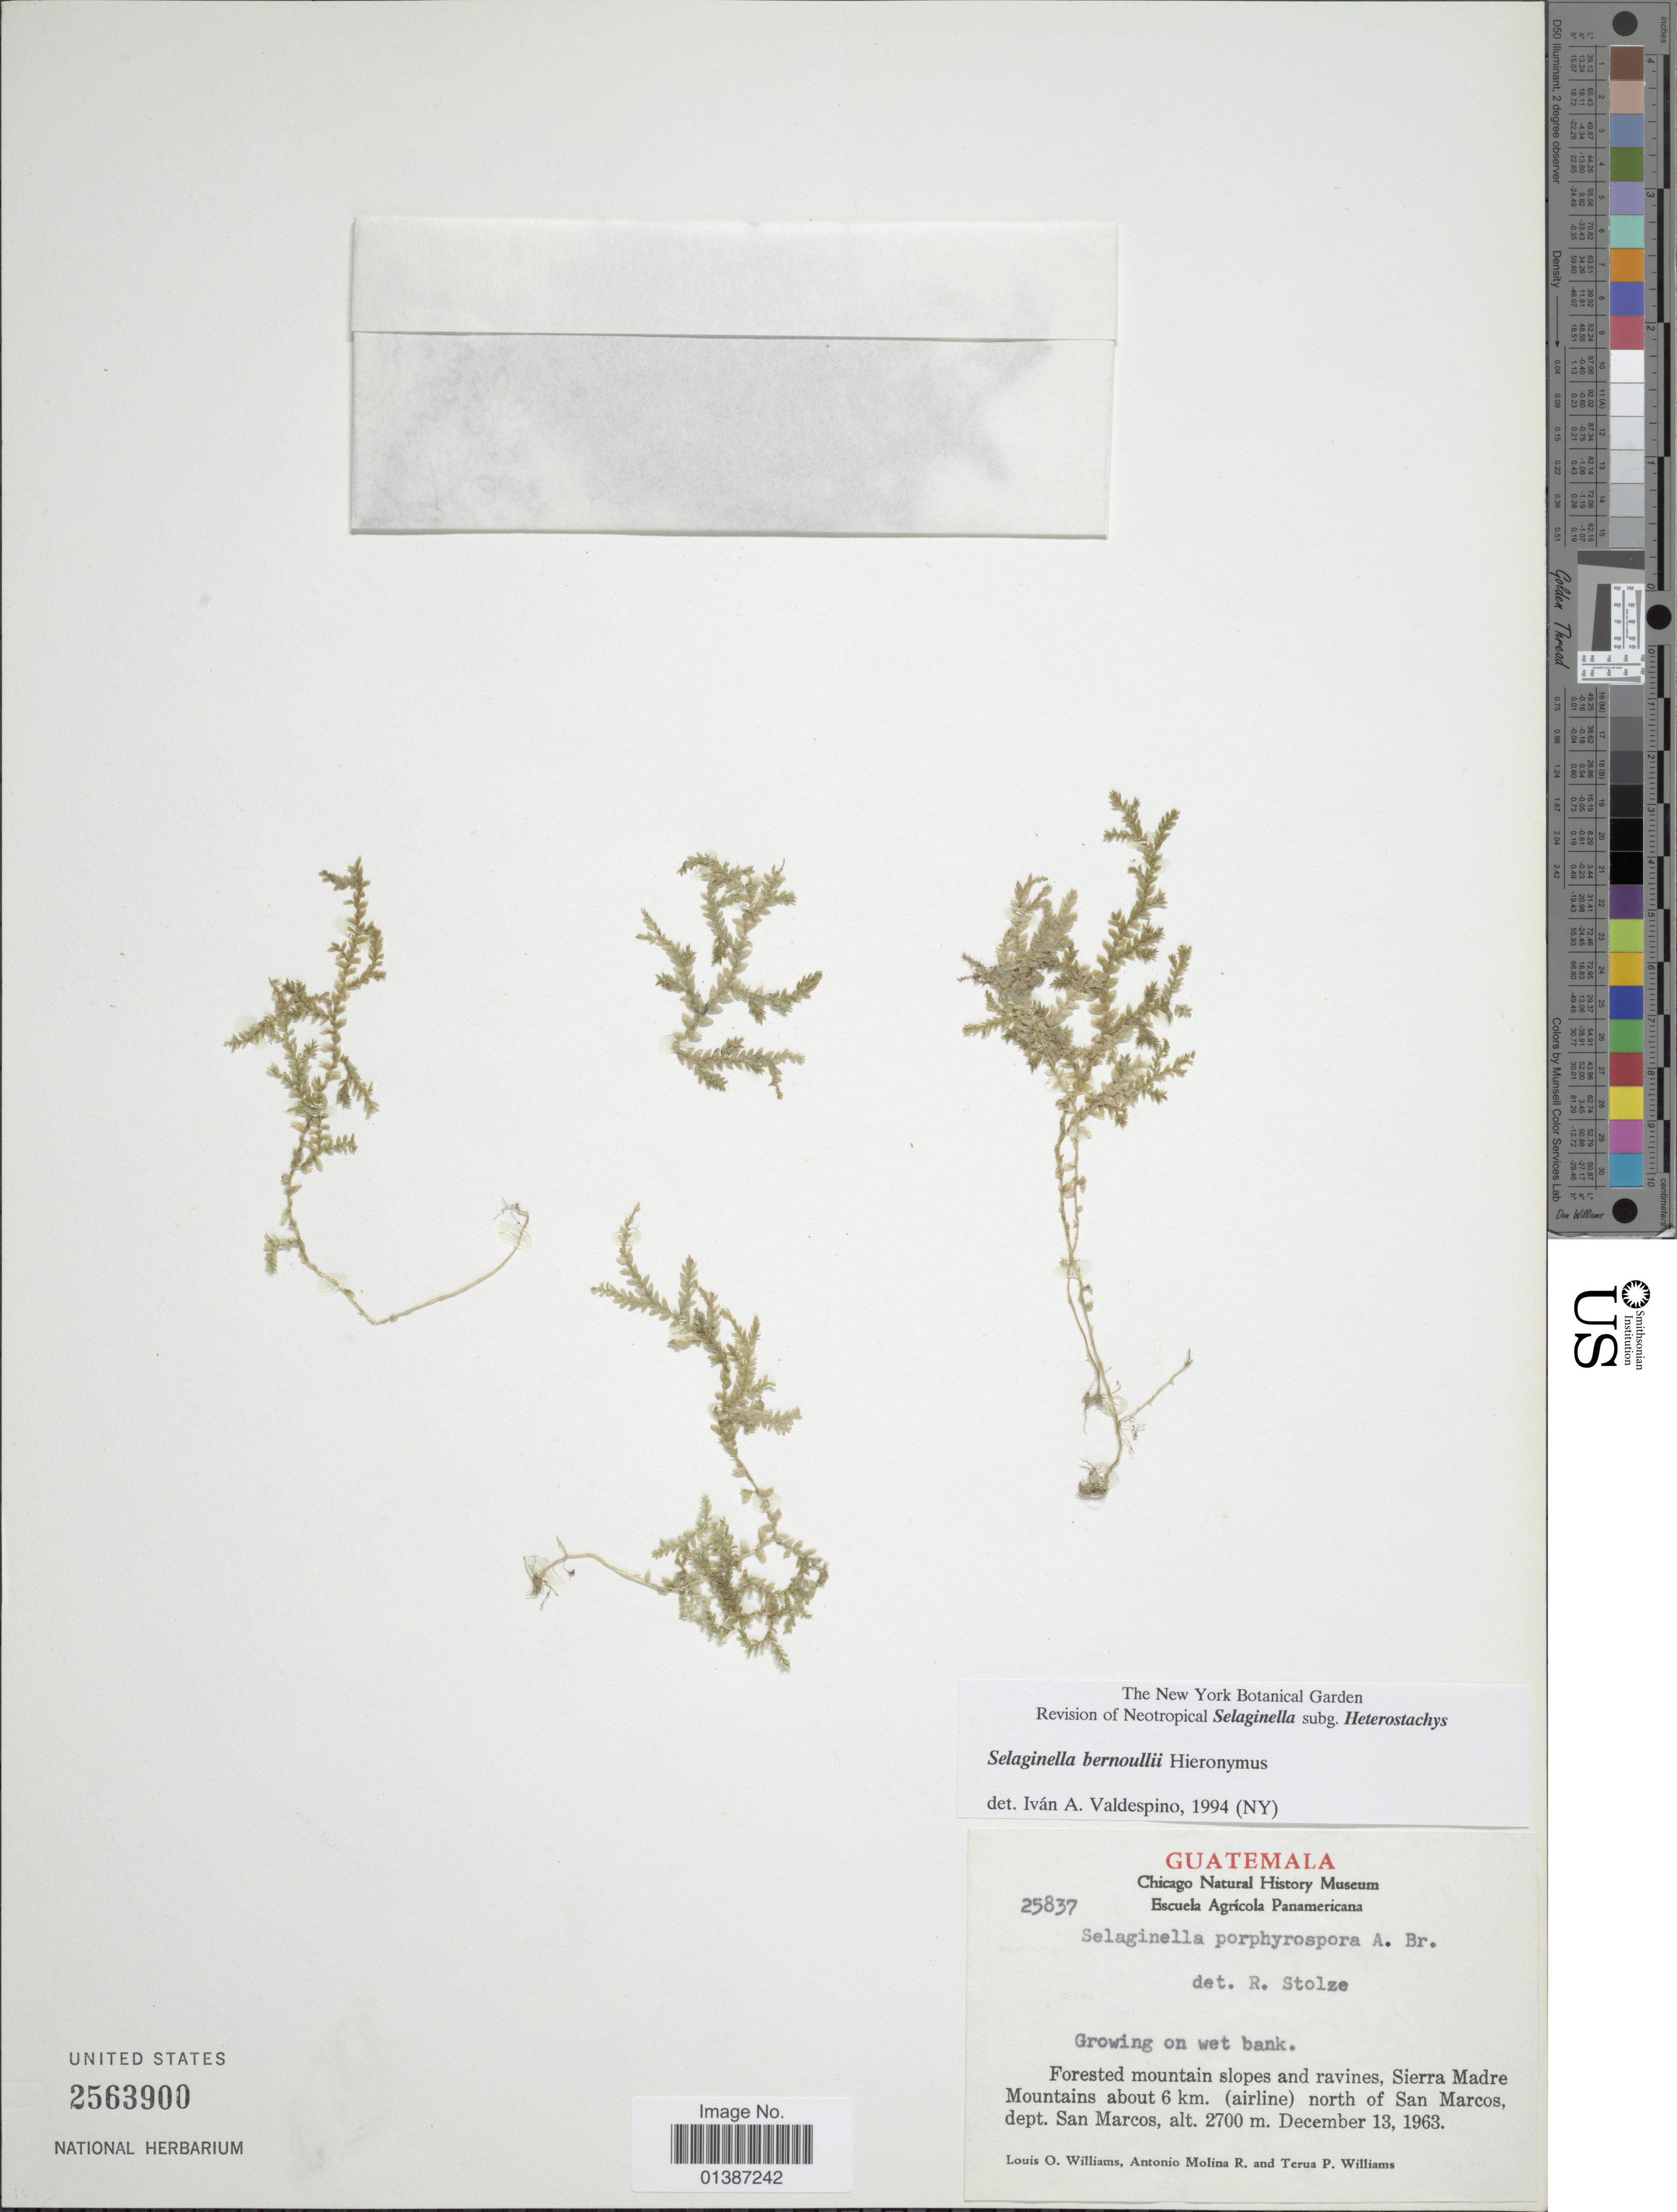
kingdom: Plantae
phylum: Tracheophyta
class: Lycopodiopsida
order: Selaginellales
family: Selaginellaceae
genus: Selaginella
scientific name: Selaginella bernoullii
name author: Hieron.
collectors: L. O. Williams, A. Molina R. & T. P. Williams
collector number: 25837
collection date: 1963-12-13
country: Guatemala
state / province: San Marcos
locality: Forested mountain slopes and ravines, Sierra Madre Mountains about 6 km (airline) north of San Marcos, dept San Marcos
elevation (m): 2700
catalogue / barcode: US 2563900